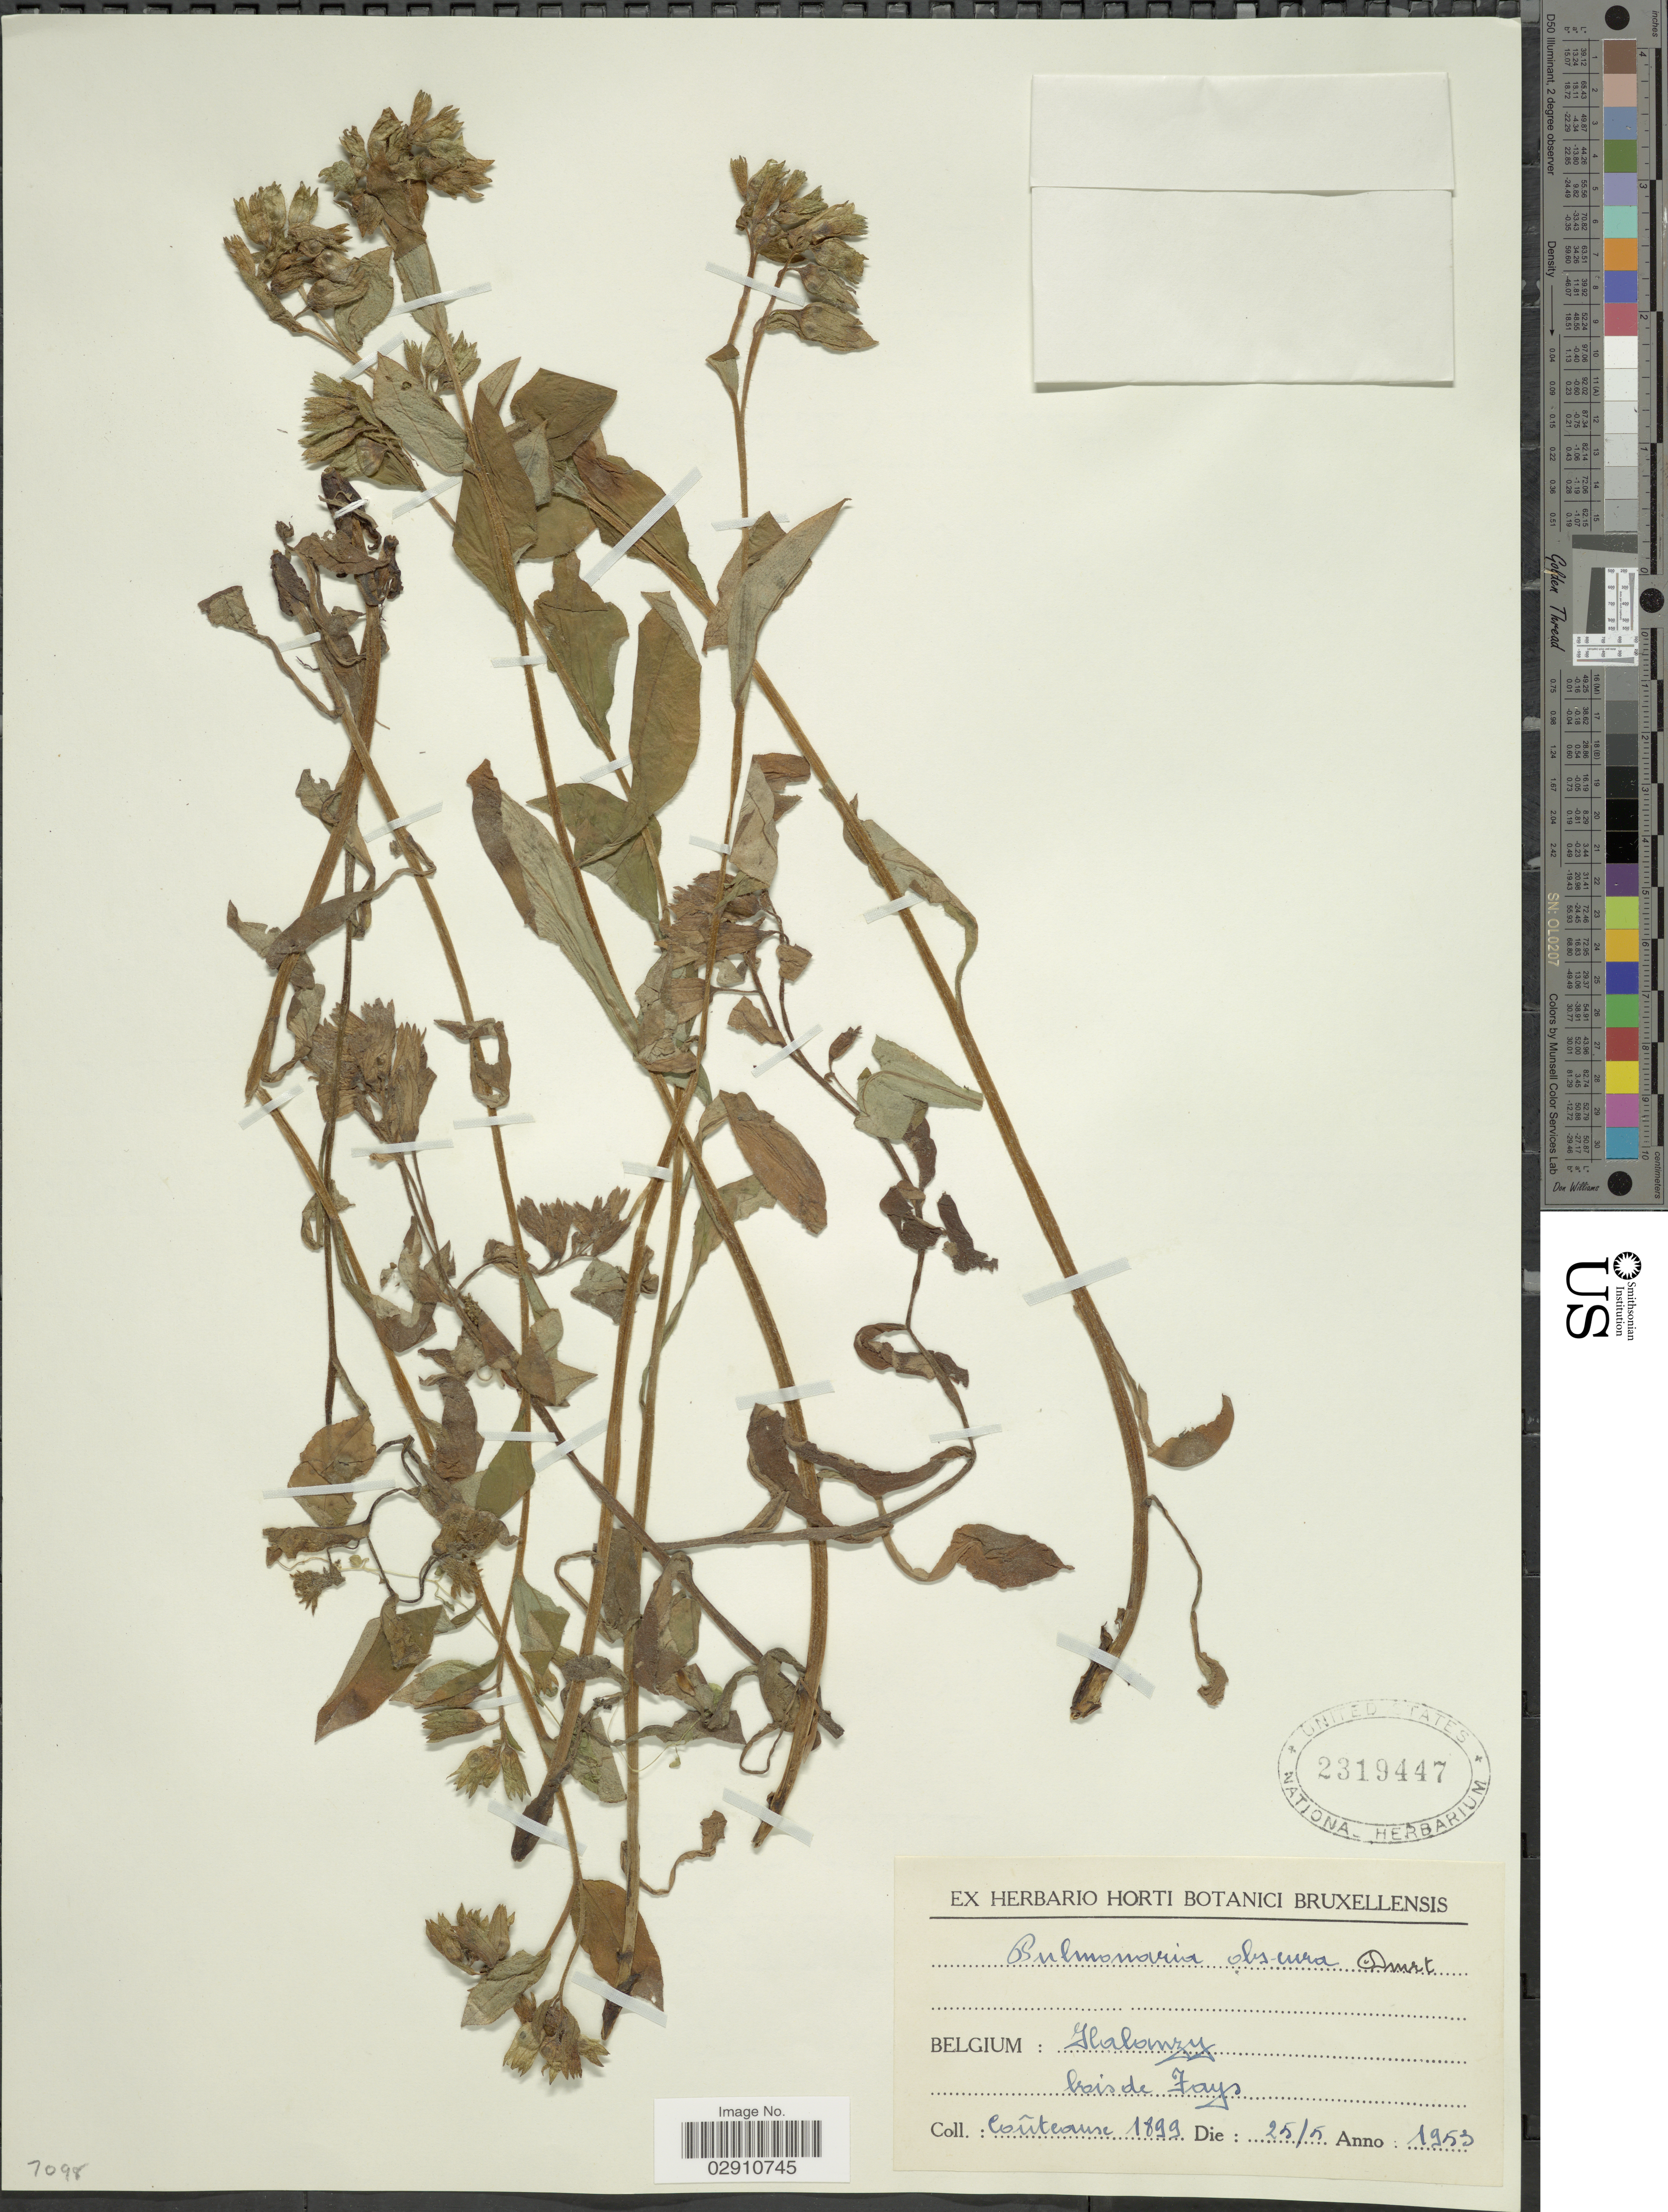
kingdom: Plantae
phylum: Tracheophyta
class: Magnoliopsida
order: Boraginales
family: Boraginaceae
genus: Pulmonaria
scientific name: Pulmonaria obscura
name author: Dumort.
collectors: -. Couteaux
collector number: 1899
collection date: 1953-05-25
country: Belgium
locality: Halanzy, bois de Fays.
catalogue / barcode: US 2319447